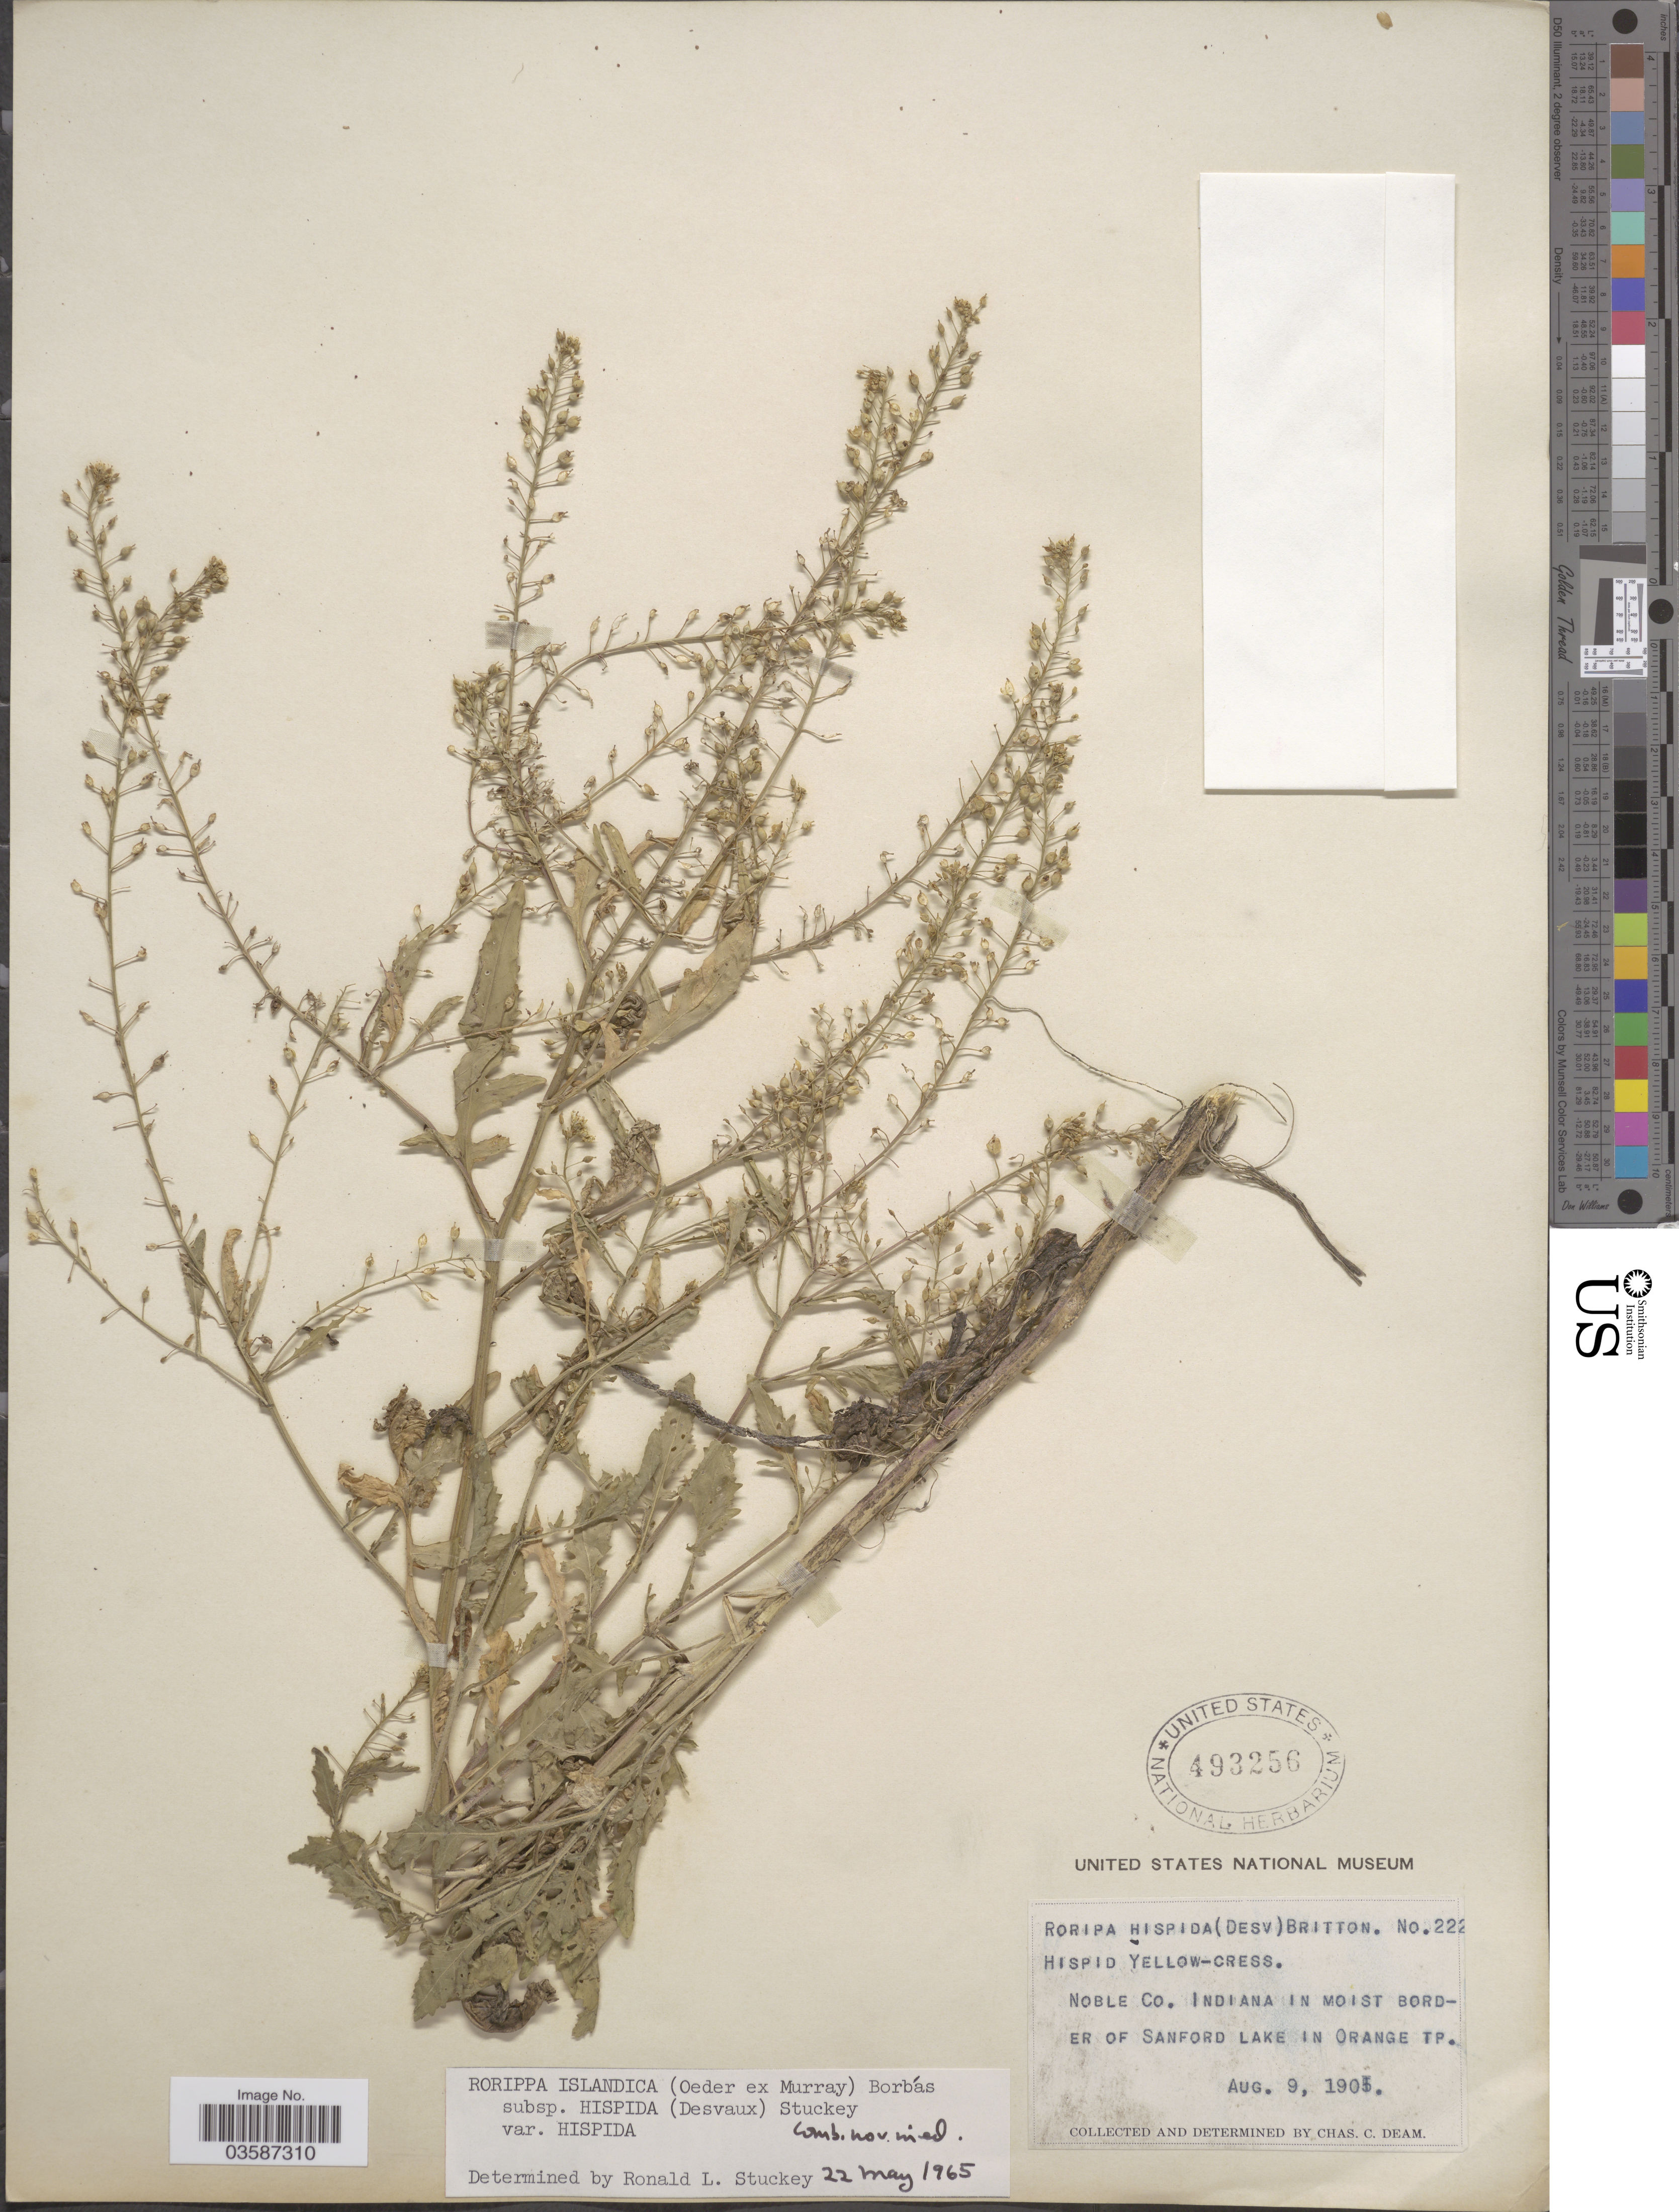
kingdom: Plantae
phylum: Tracheophyta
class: Magnoliopsida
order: Brassicales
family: Brassicaceae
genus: Rorippa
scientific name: Rorippa islandica var. hispida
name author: (Desv.) Butters & Abbe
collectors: C. C. Deam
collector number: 222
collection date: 1905-08-09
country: United States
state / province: Indiana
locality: Noble Co. Indiana in moist border of Sanford Lake in Orange Tp.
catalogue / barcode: US 493256